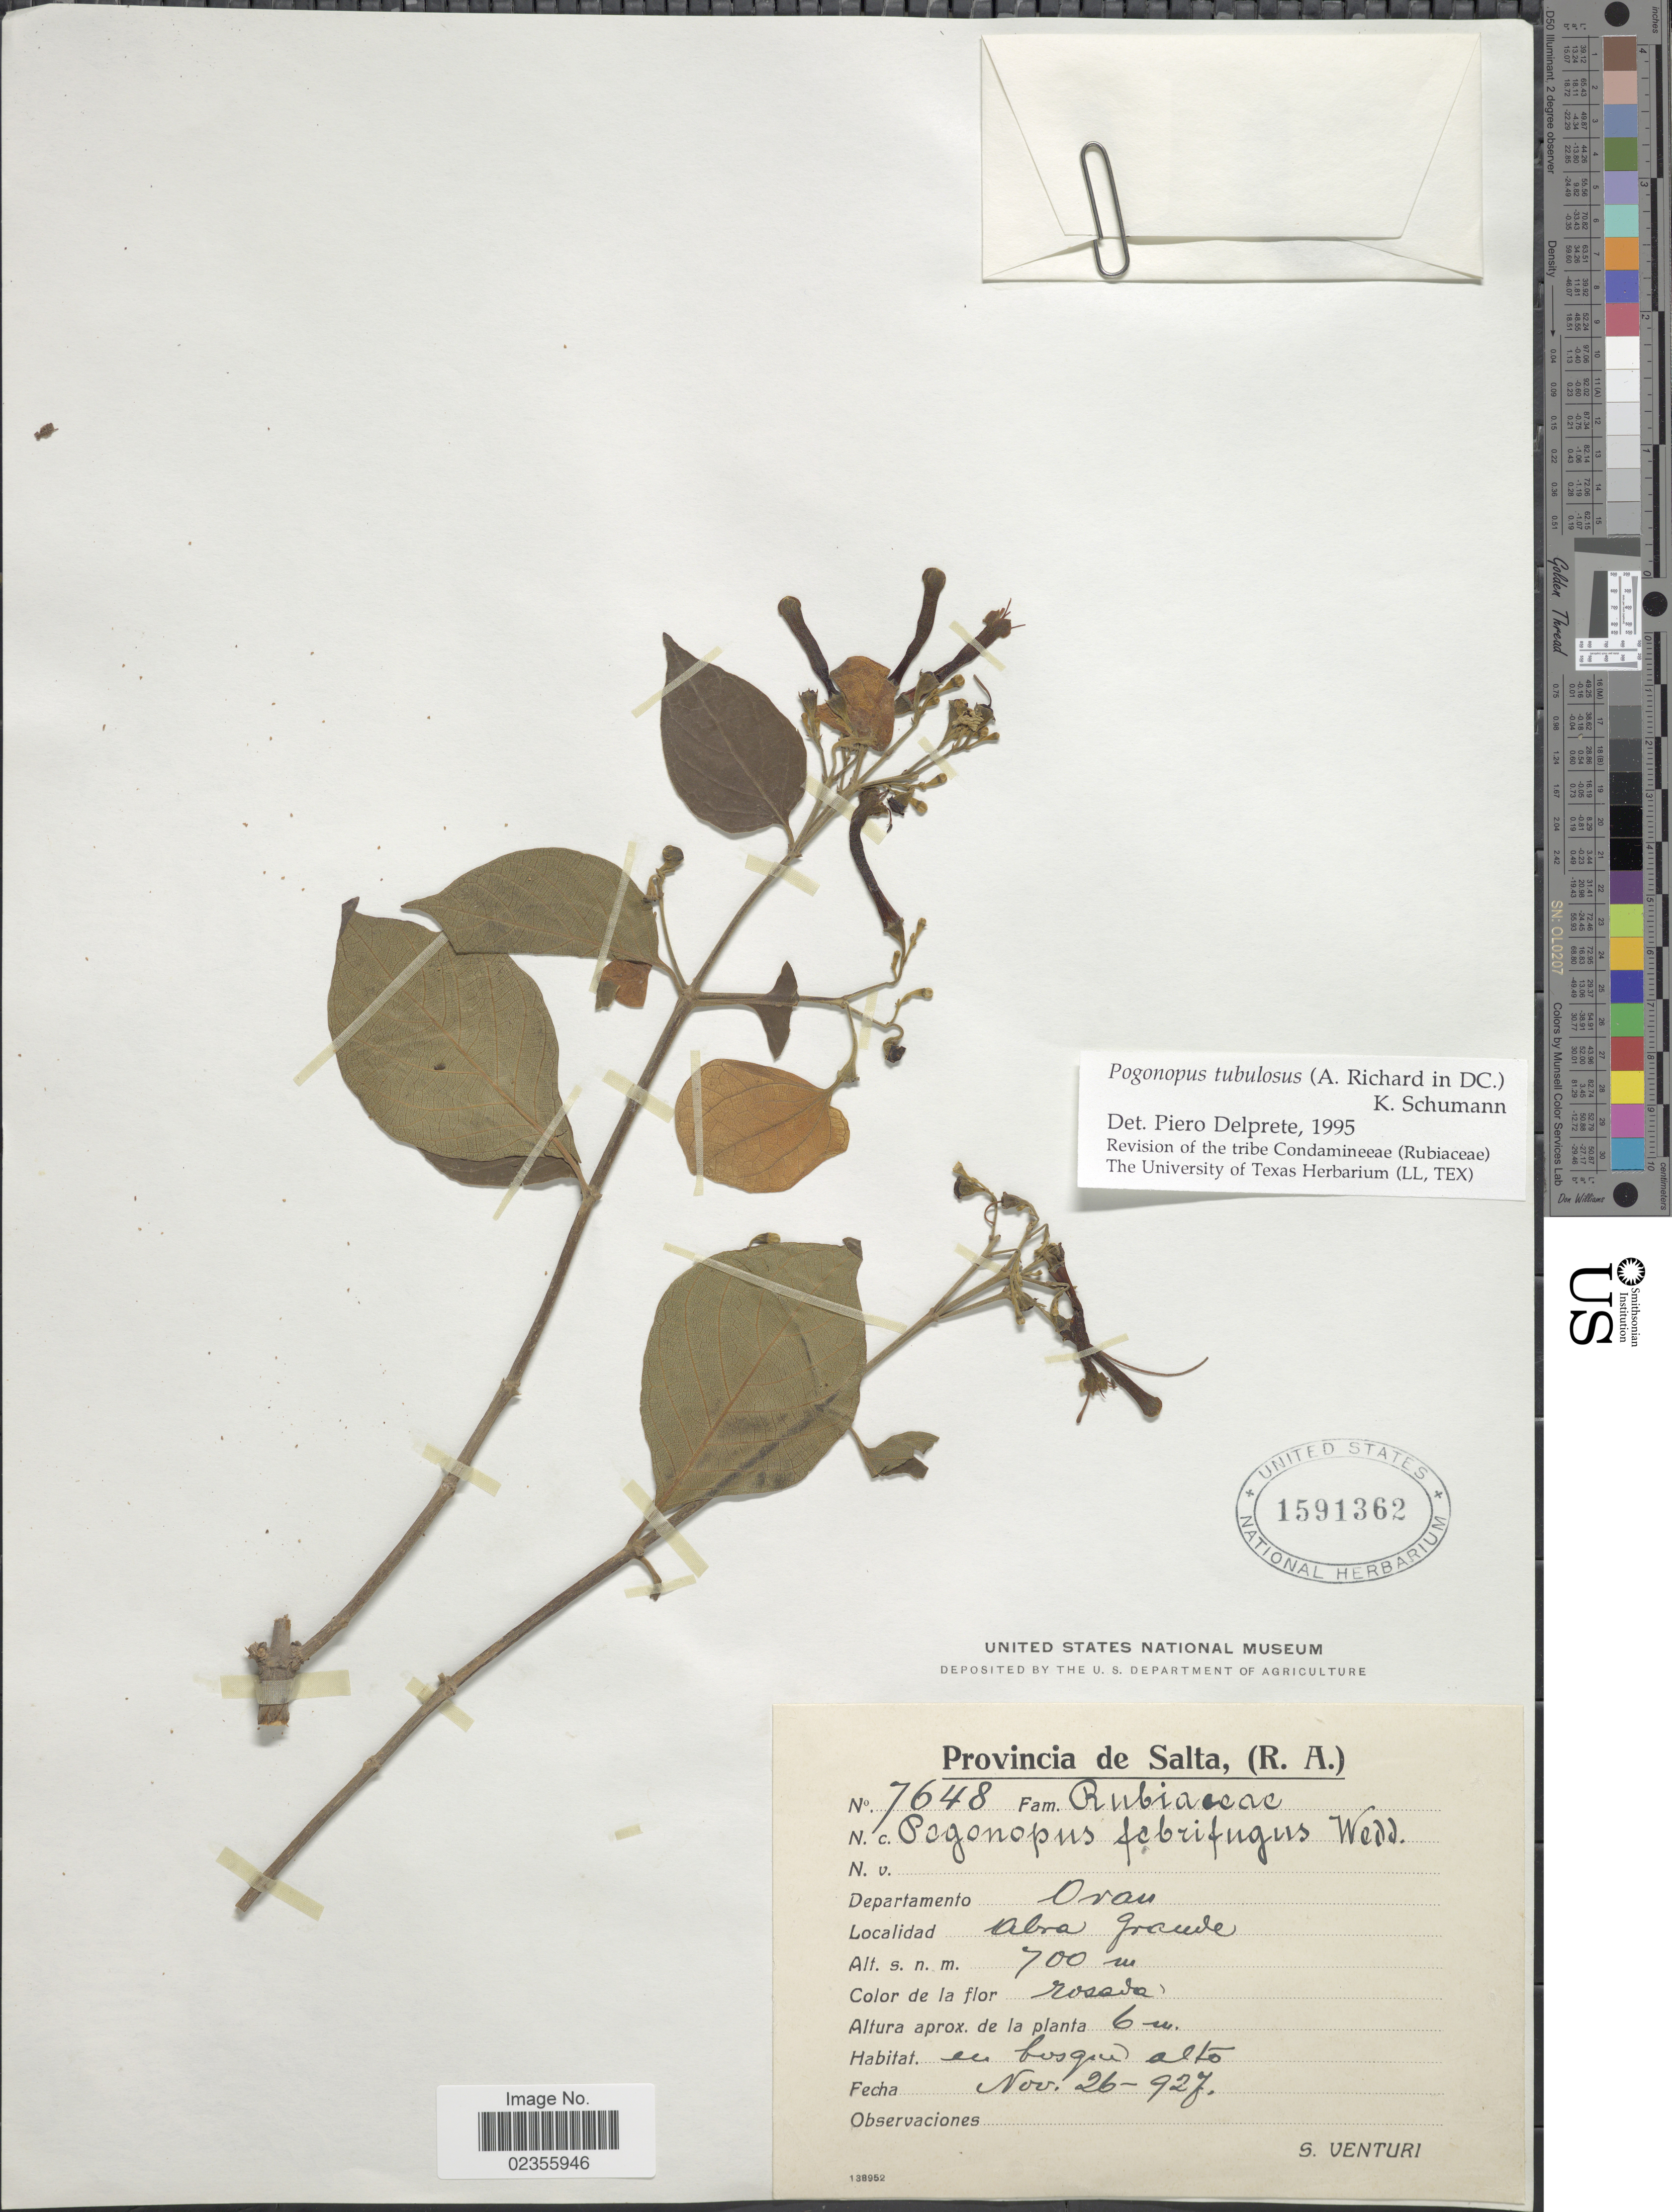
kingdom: Plantae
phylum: Tracheophyta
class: Magnoliopsida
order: Gentianales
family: Rubiaceae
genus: Pogonopus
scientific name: Pogonopus tubulosus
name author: (A. Rich. in DC.) K. Schum.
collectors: S. Venturi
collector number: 7648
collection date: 1927-11-26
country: Argentina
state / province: Salta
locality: Provincia de Salta, (R.A.). Departamento Oran. Abra Grande.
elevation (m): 700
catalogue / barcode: US 1591362